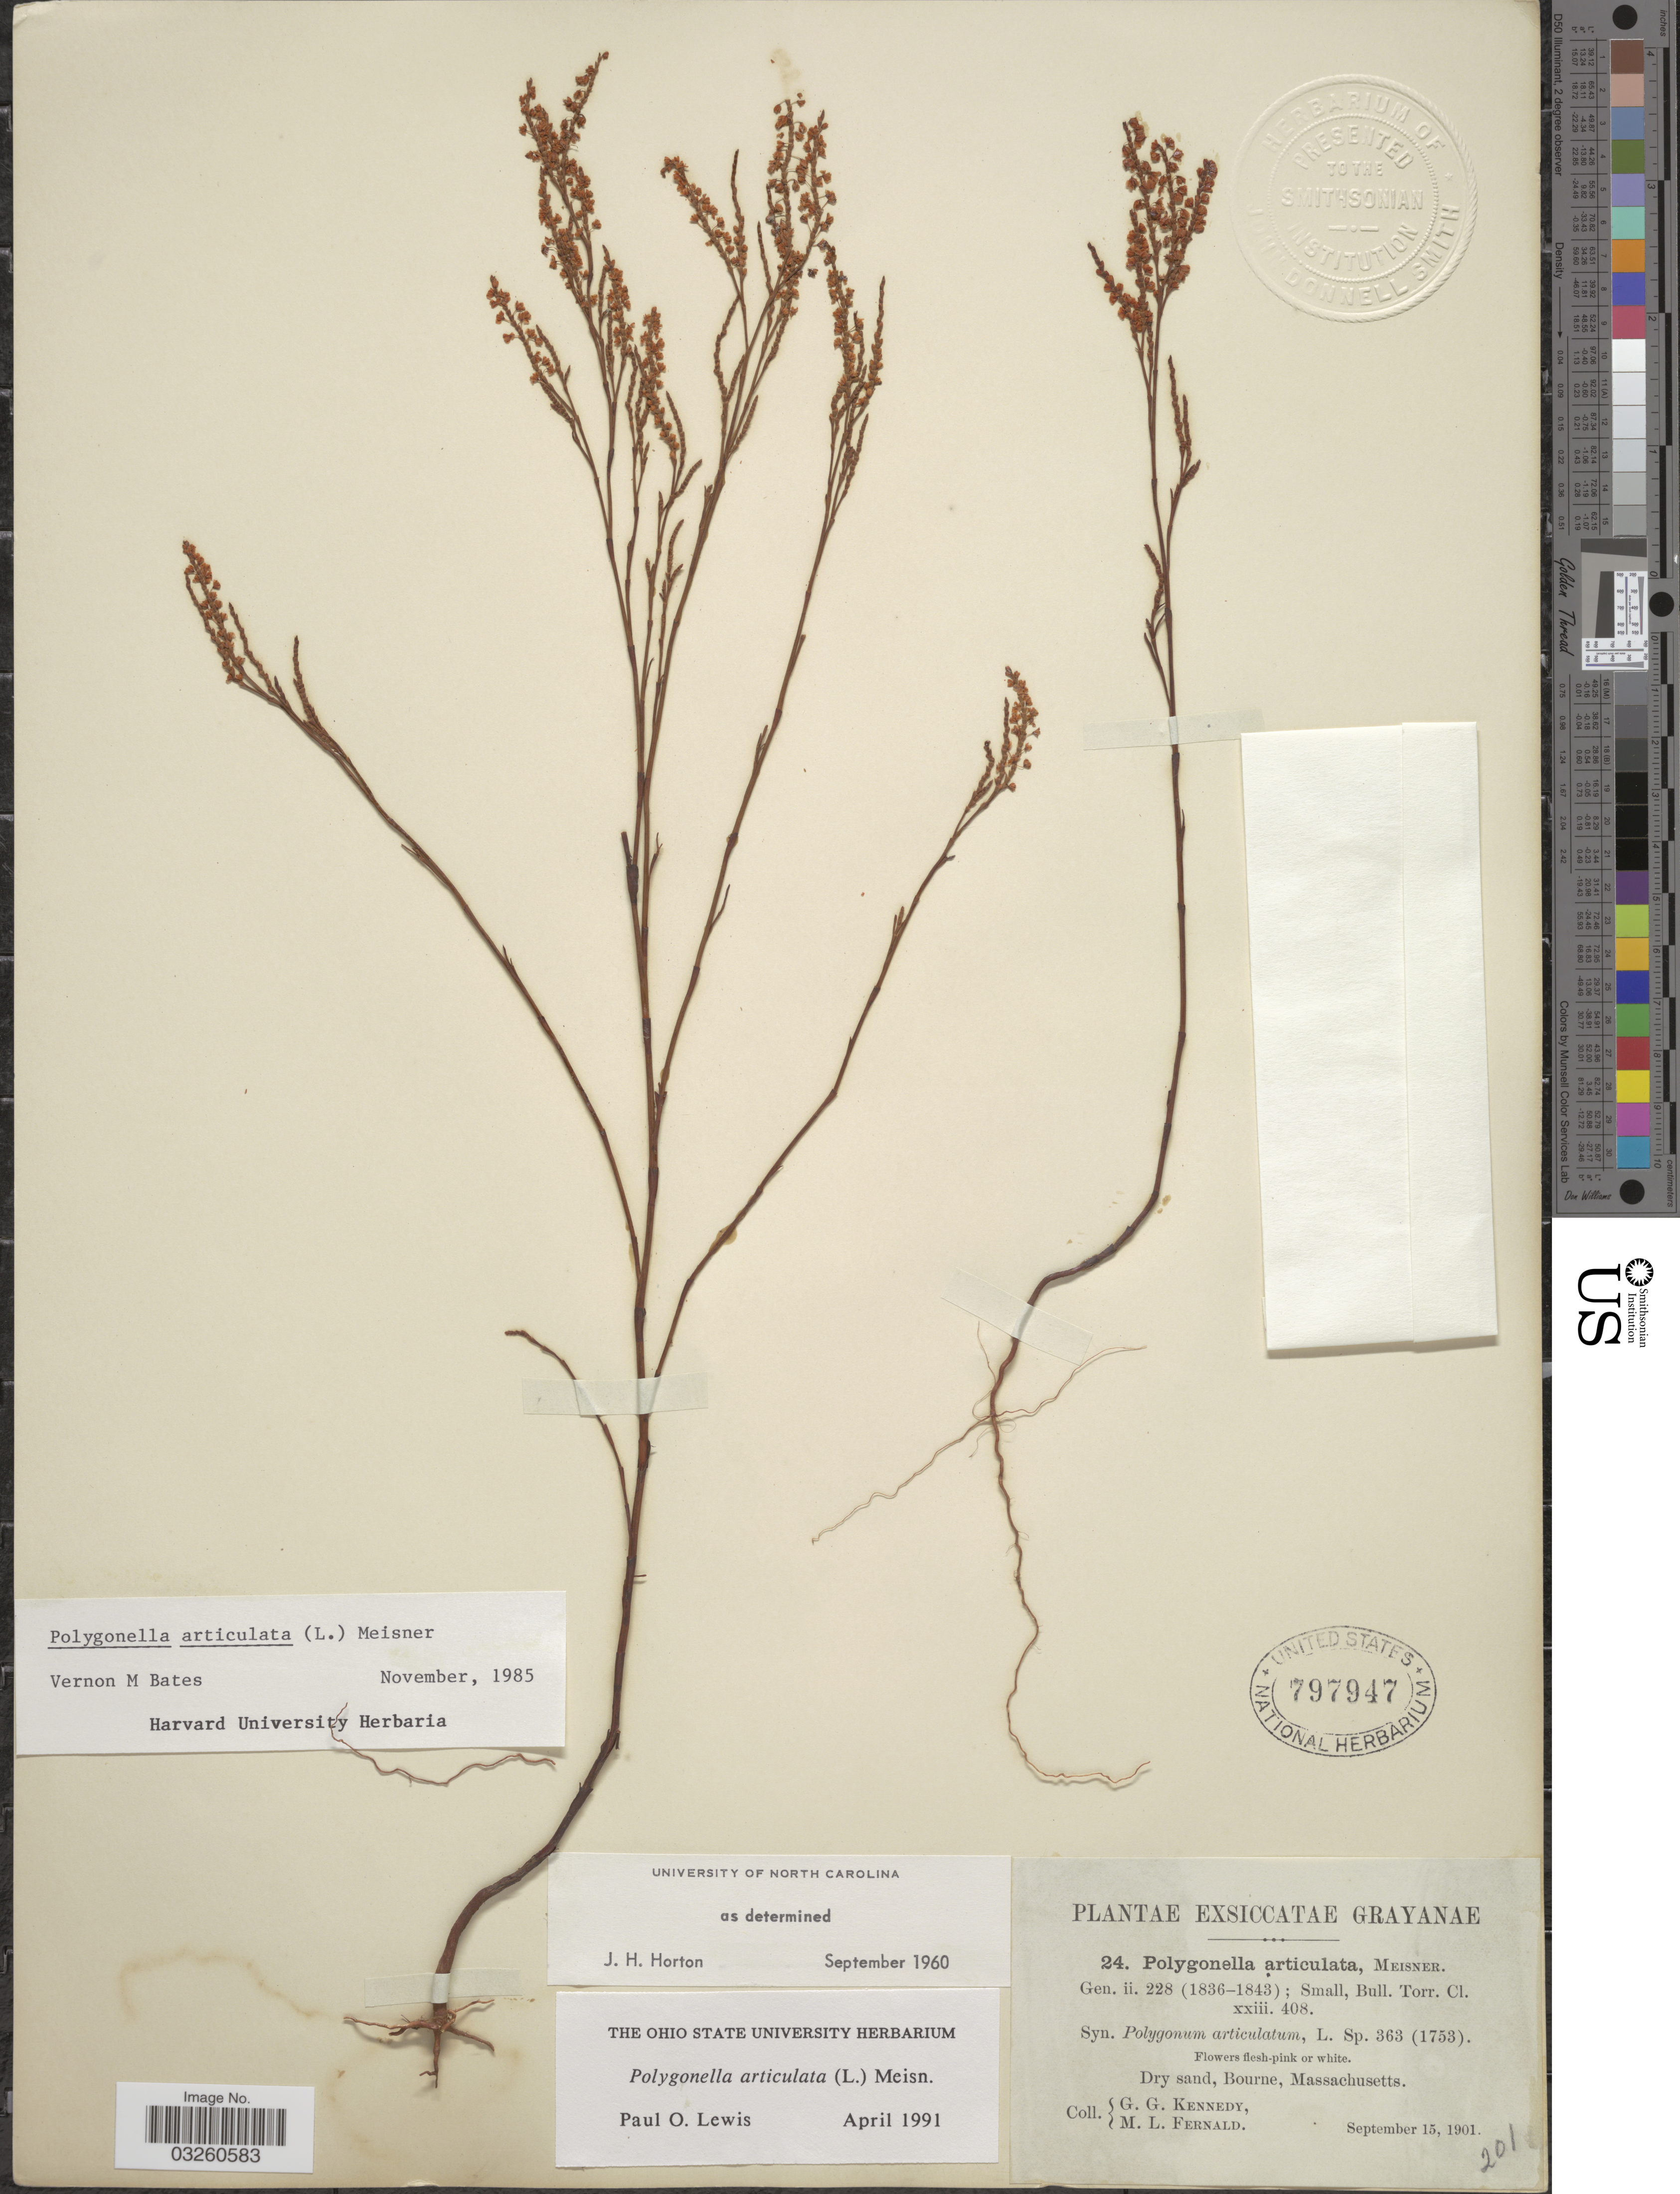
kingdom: Plantae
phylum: Tracheophyta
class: Magnoliopsida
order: Caryophyllales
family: Polygonaceae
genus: Polygonella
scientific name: Polygonella articulata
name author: (L.) Meisn.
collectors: G. Kennedy & M. L. Fernald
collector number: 24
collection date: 1901-09-15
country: United States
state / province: Massachusetts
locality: Dry sand, Bourne.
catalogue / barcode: US 797947